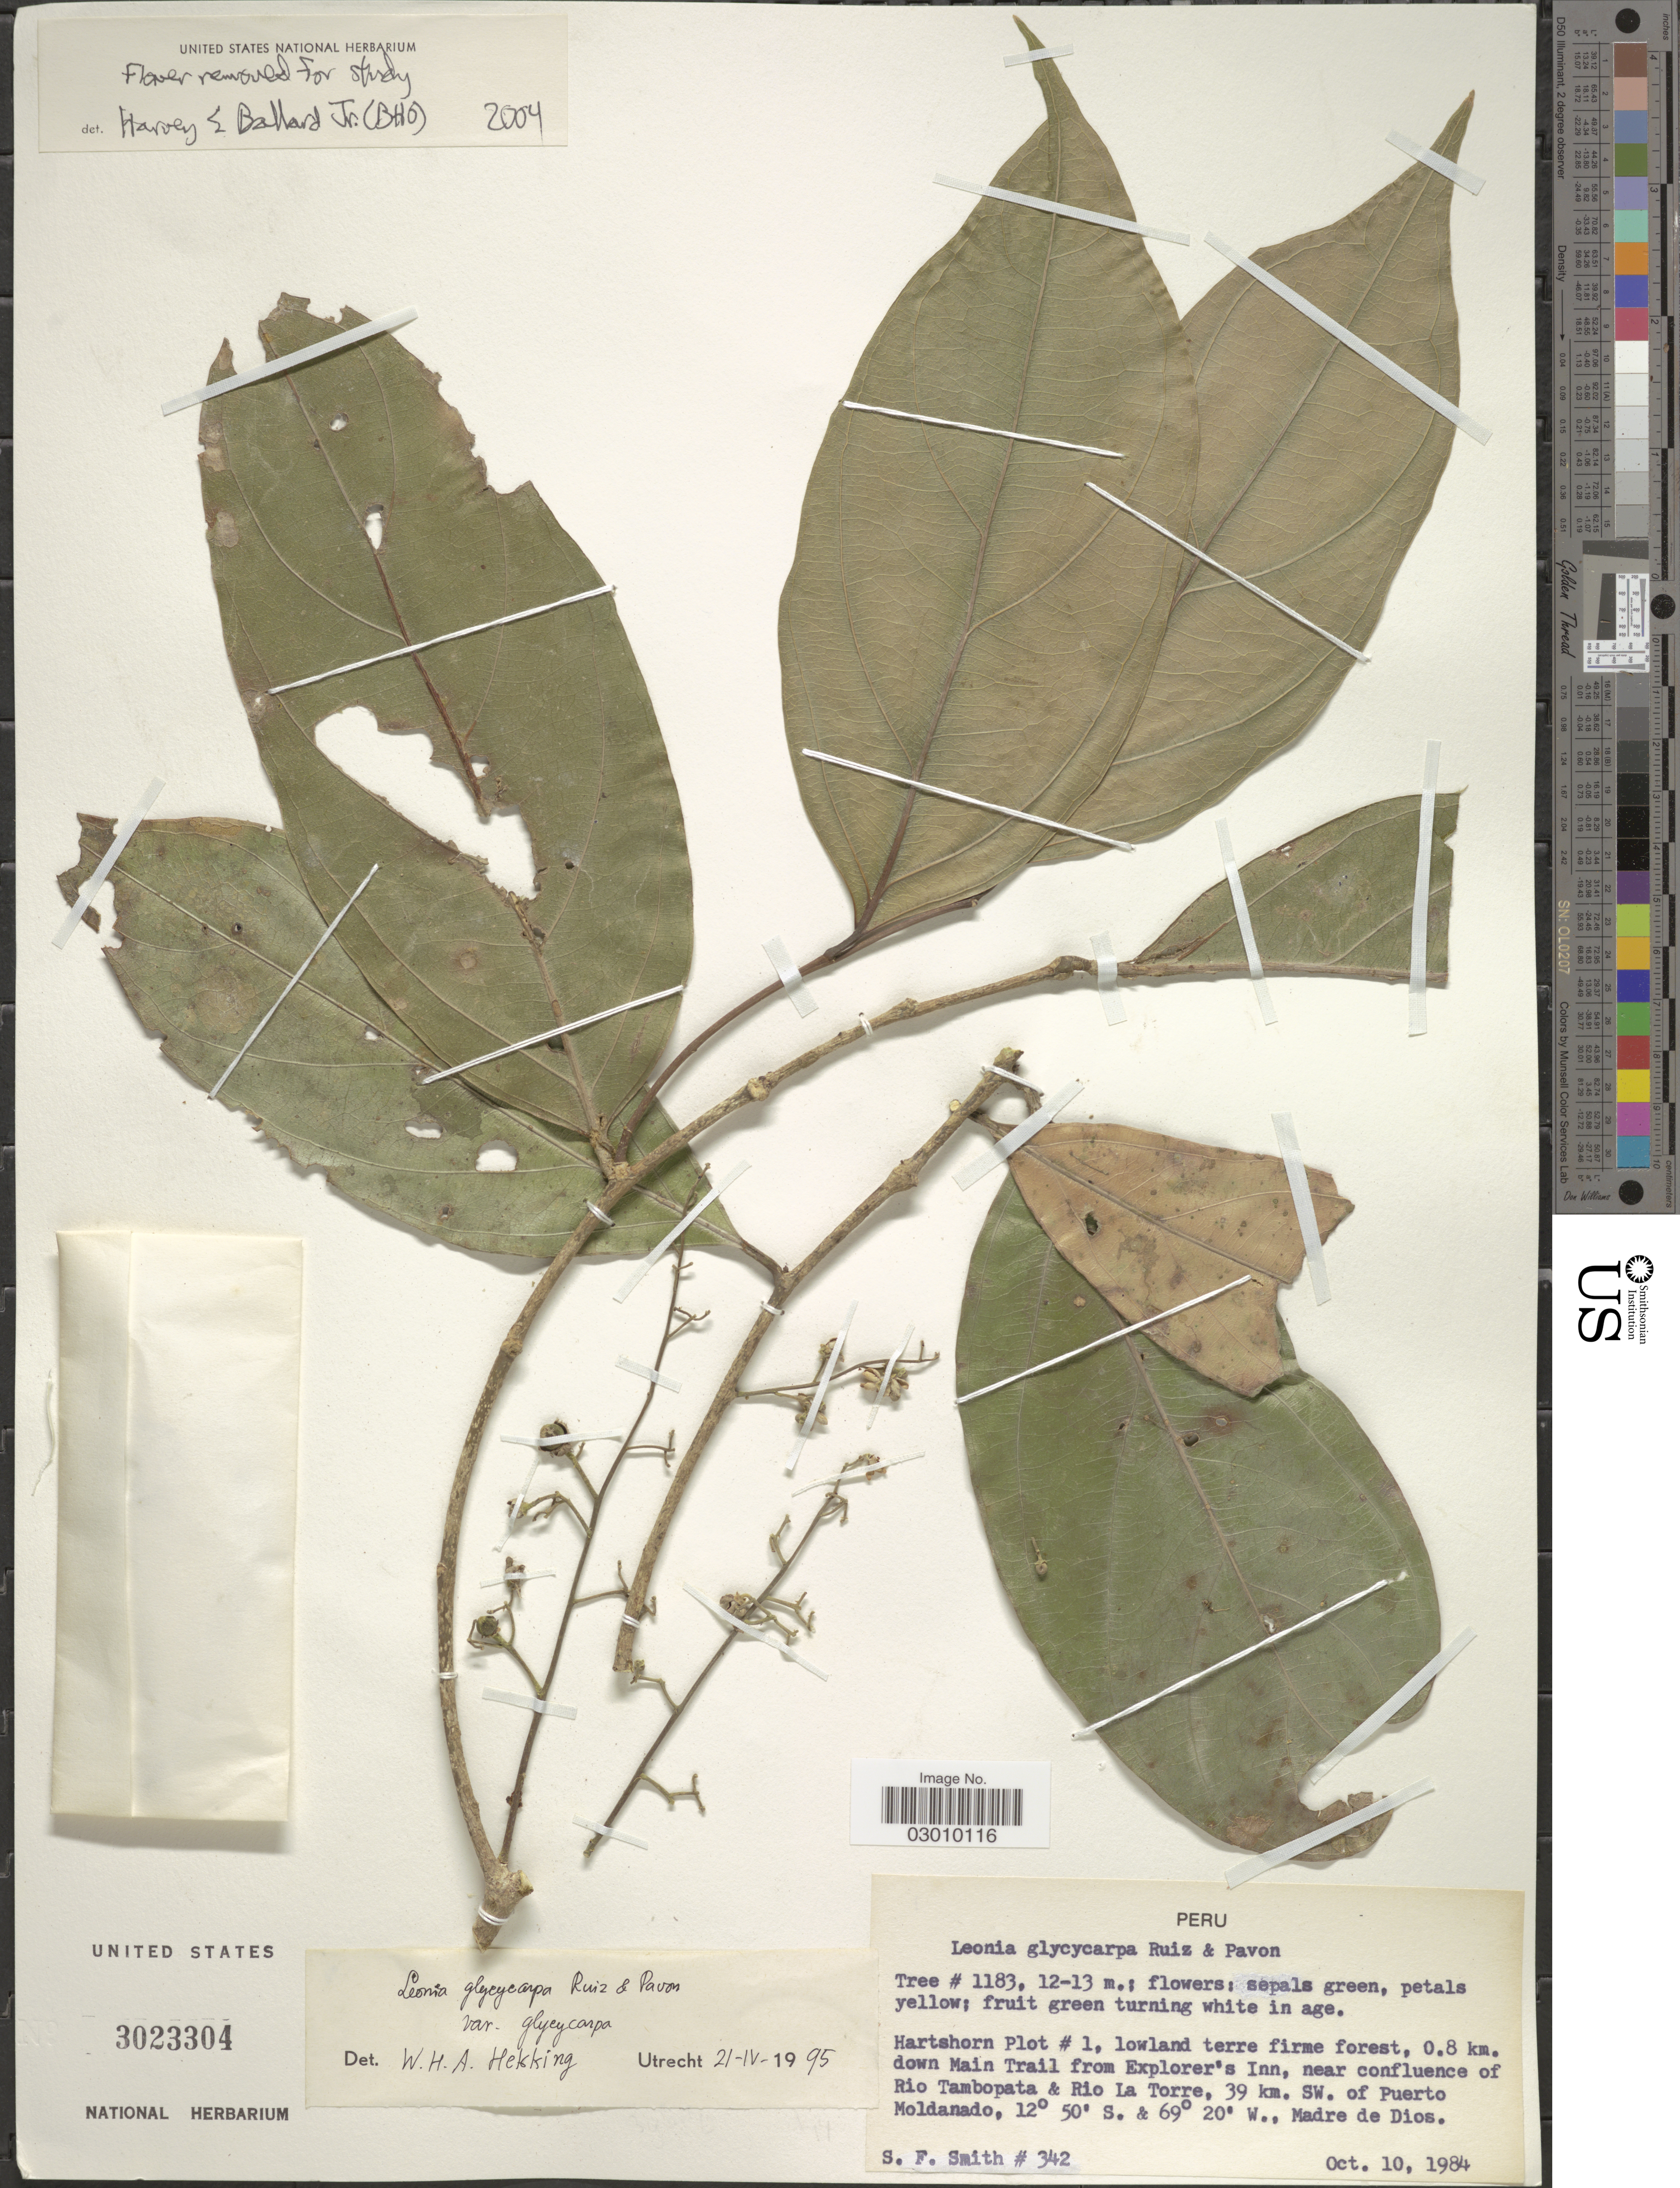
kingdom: Plantae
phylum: Tracheophyta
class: Magnoliopsida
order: Malpighiales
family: Violaceae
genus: Leonia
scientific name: Leonia glycycarpa var. glycycarpa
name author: Ruiz & Pav.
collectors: S.F. Smith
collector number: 342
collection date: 1984-10-10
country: Peru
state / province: Madre de Dios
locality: Hartshorn Plot # 1, lowland terre firme forest, 0.8 km. down Main Trail from Explorer's Inn, near confluence of Rio Tambopata & Rio La Torre, 39 km. SW. of Puerto Moldonado.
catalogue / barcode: US 3023304